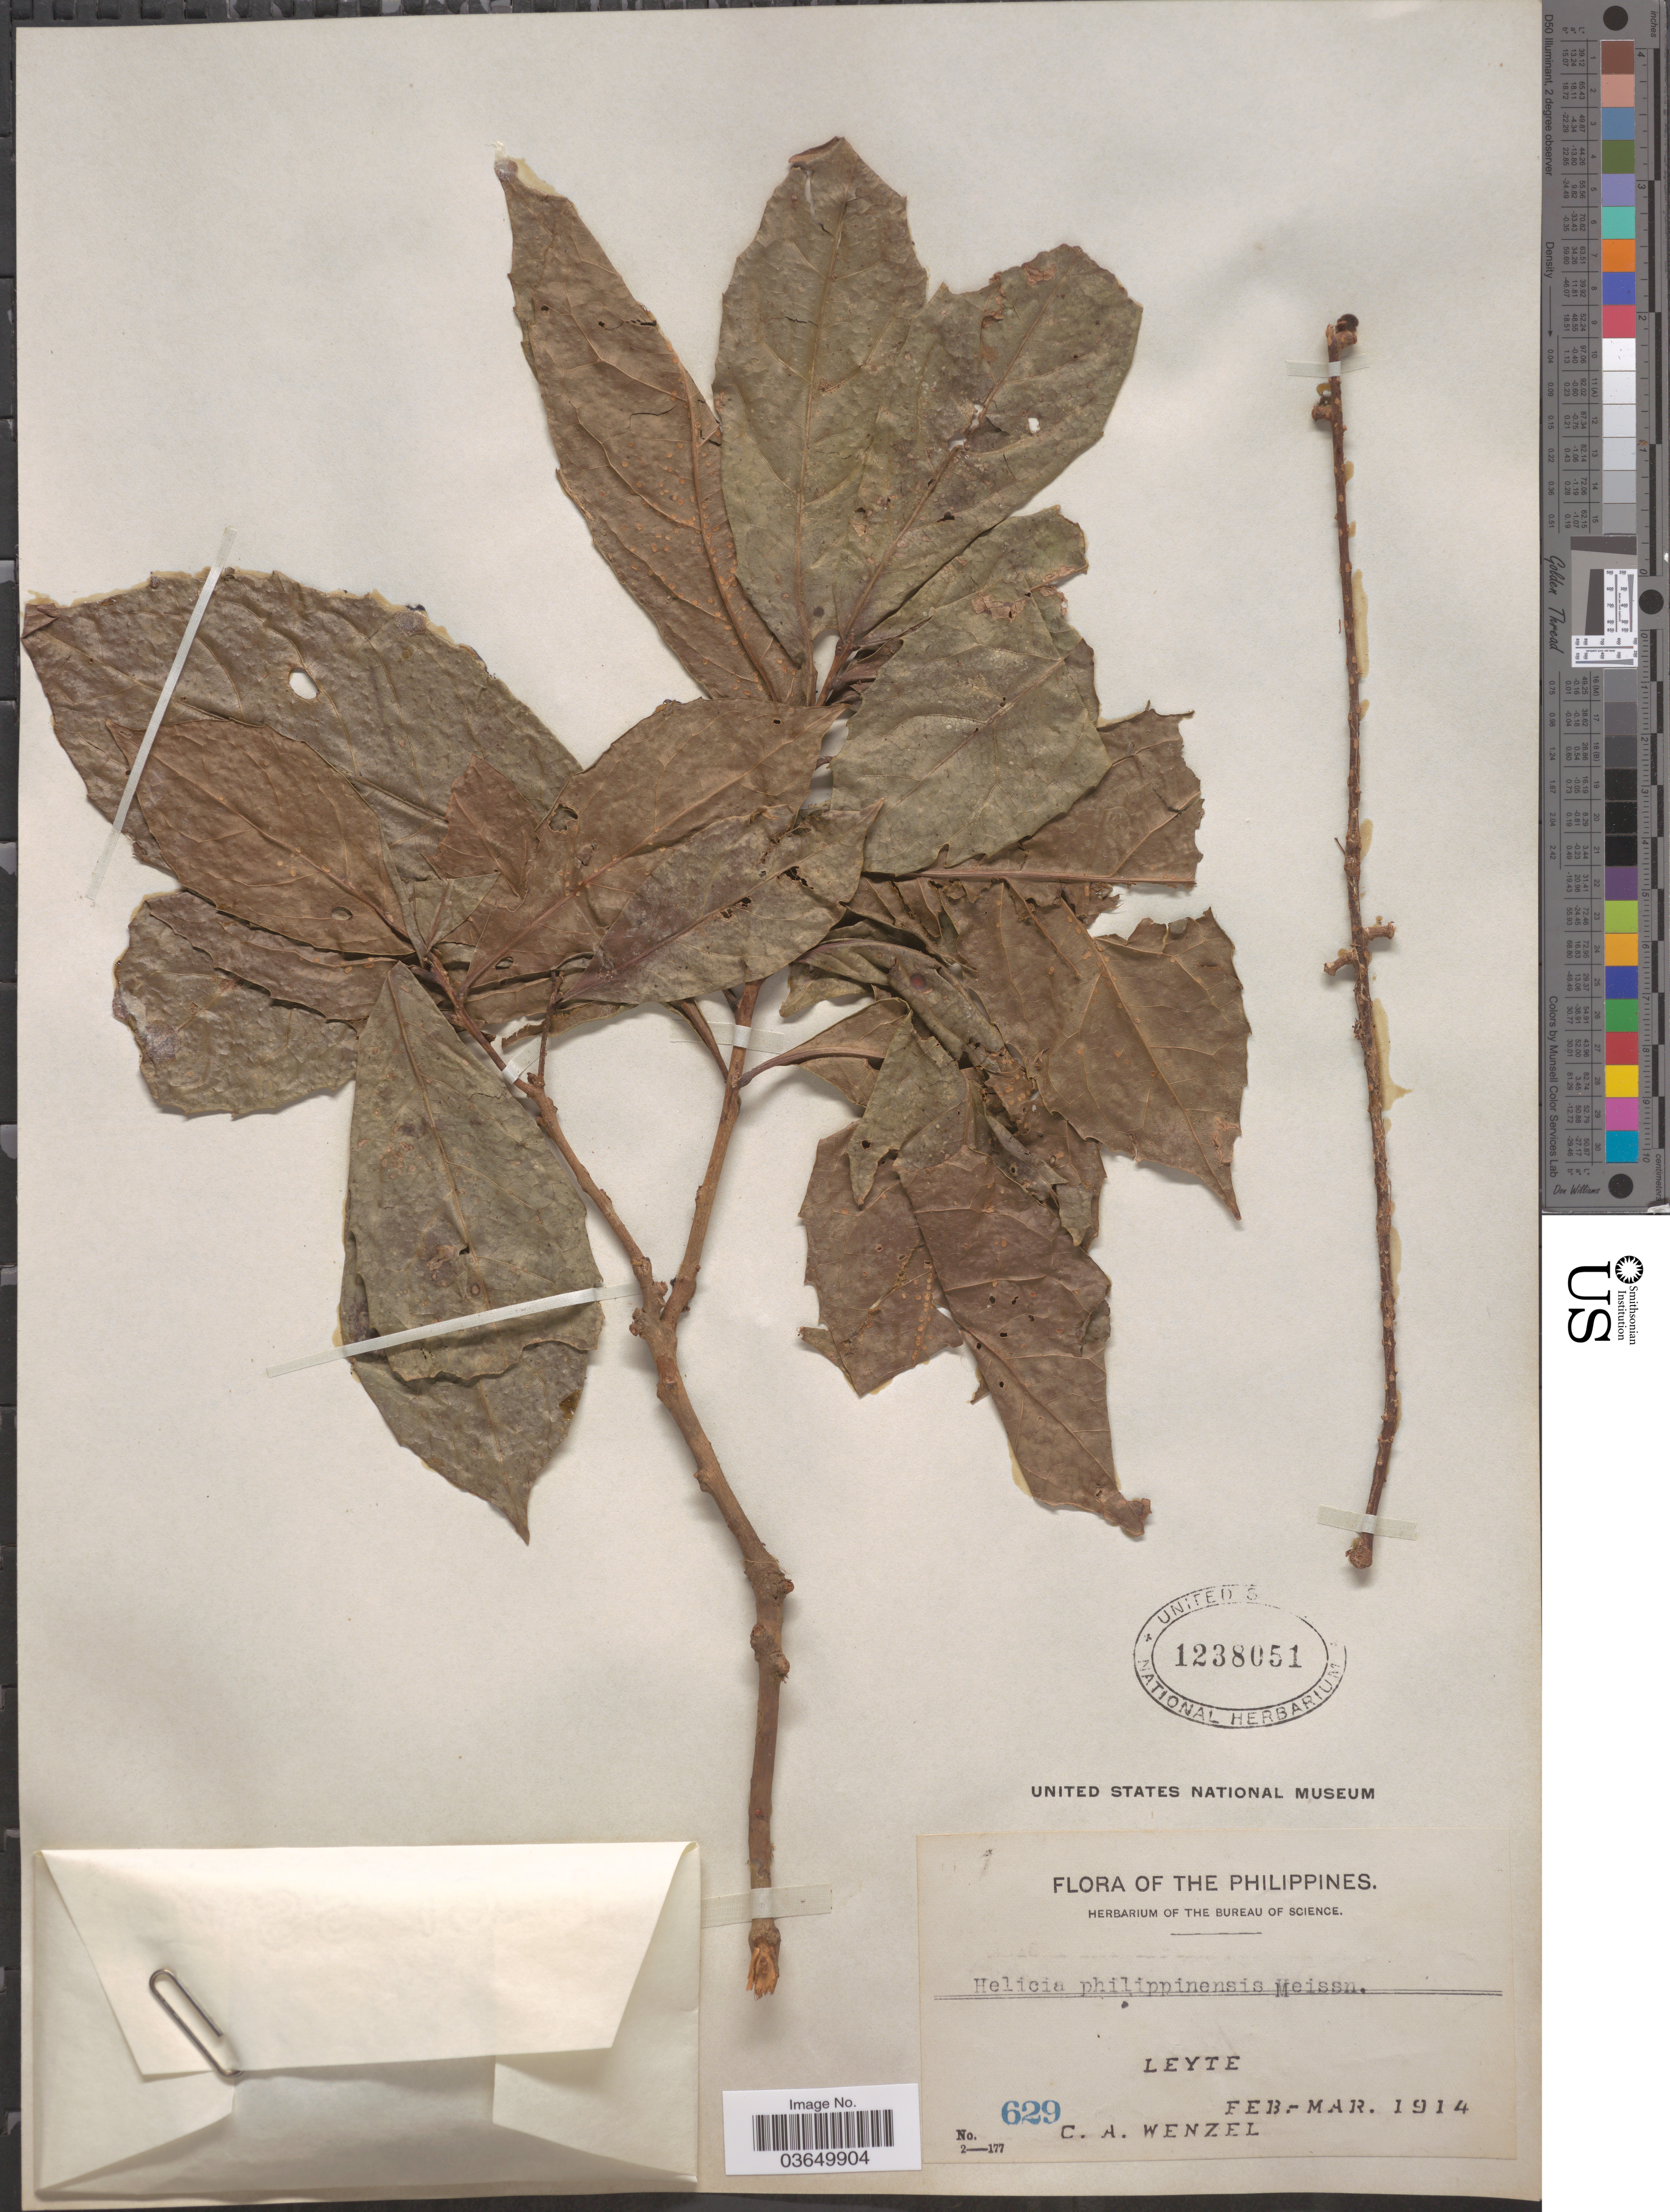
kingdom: Plantae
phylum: Tracheophyta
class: Magnoliopsida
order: Proteales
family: Proteaceae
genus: Helicia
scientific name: Helicia cumingiana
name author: C. Presl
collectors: C. Wenzel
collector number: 629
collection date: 1914-02/1914-03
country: Philippines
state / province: Eastern Visayas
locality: Leyte.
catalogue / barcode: US 1238051